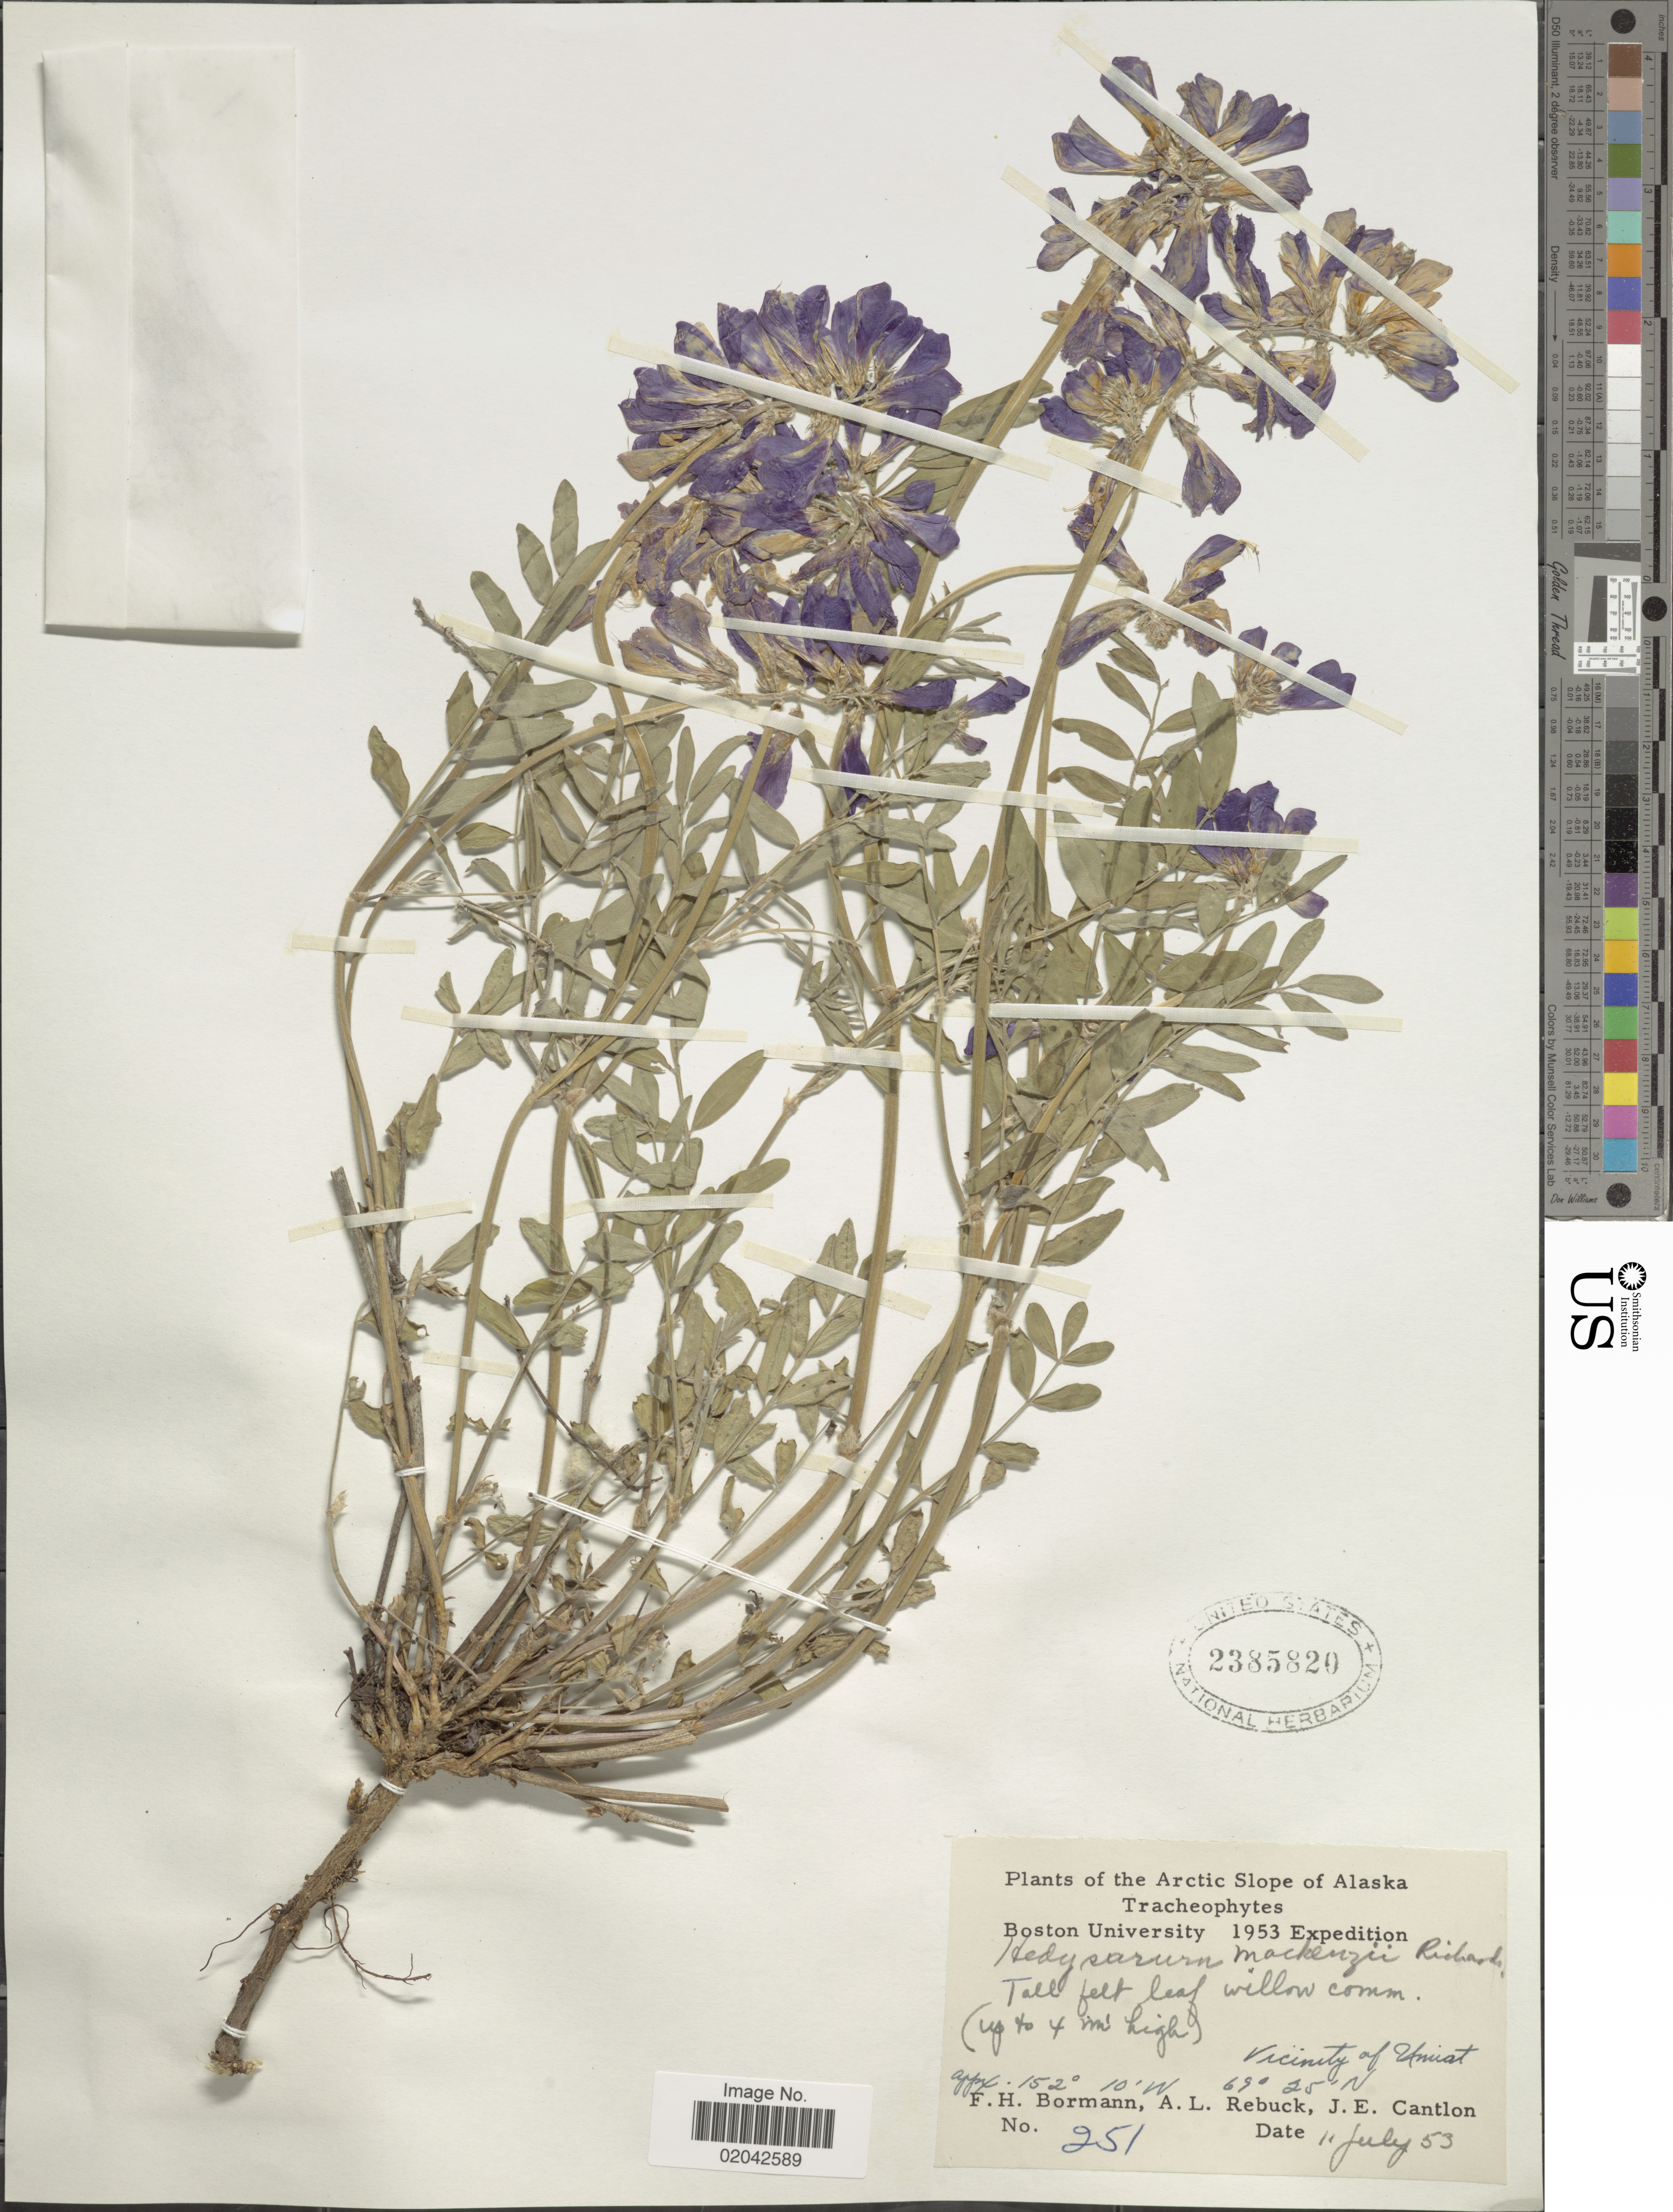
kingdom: Plantae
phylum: Tracheophyta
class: Magnoliopsida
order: Fabales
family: Fabaceae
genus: Hedysarum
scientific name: Hedysarum mackenziei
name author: Richardson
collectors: F. Bormann, A. Rebuck & J. Cantlon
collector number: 251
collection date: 1953-07-11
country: United States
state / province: Alaska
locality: Vicinity of Umiat.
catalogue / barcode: US 2385820